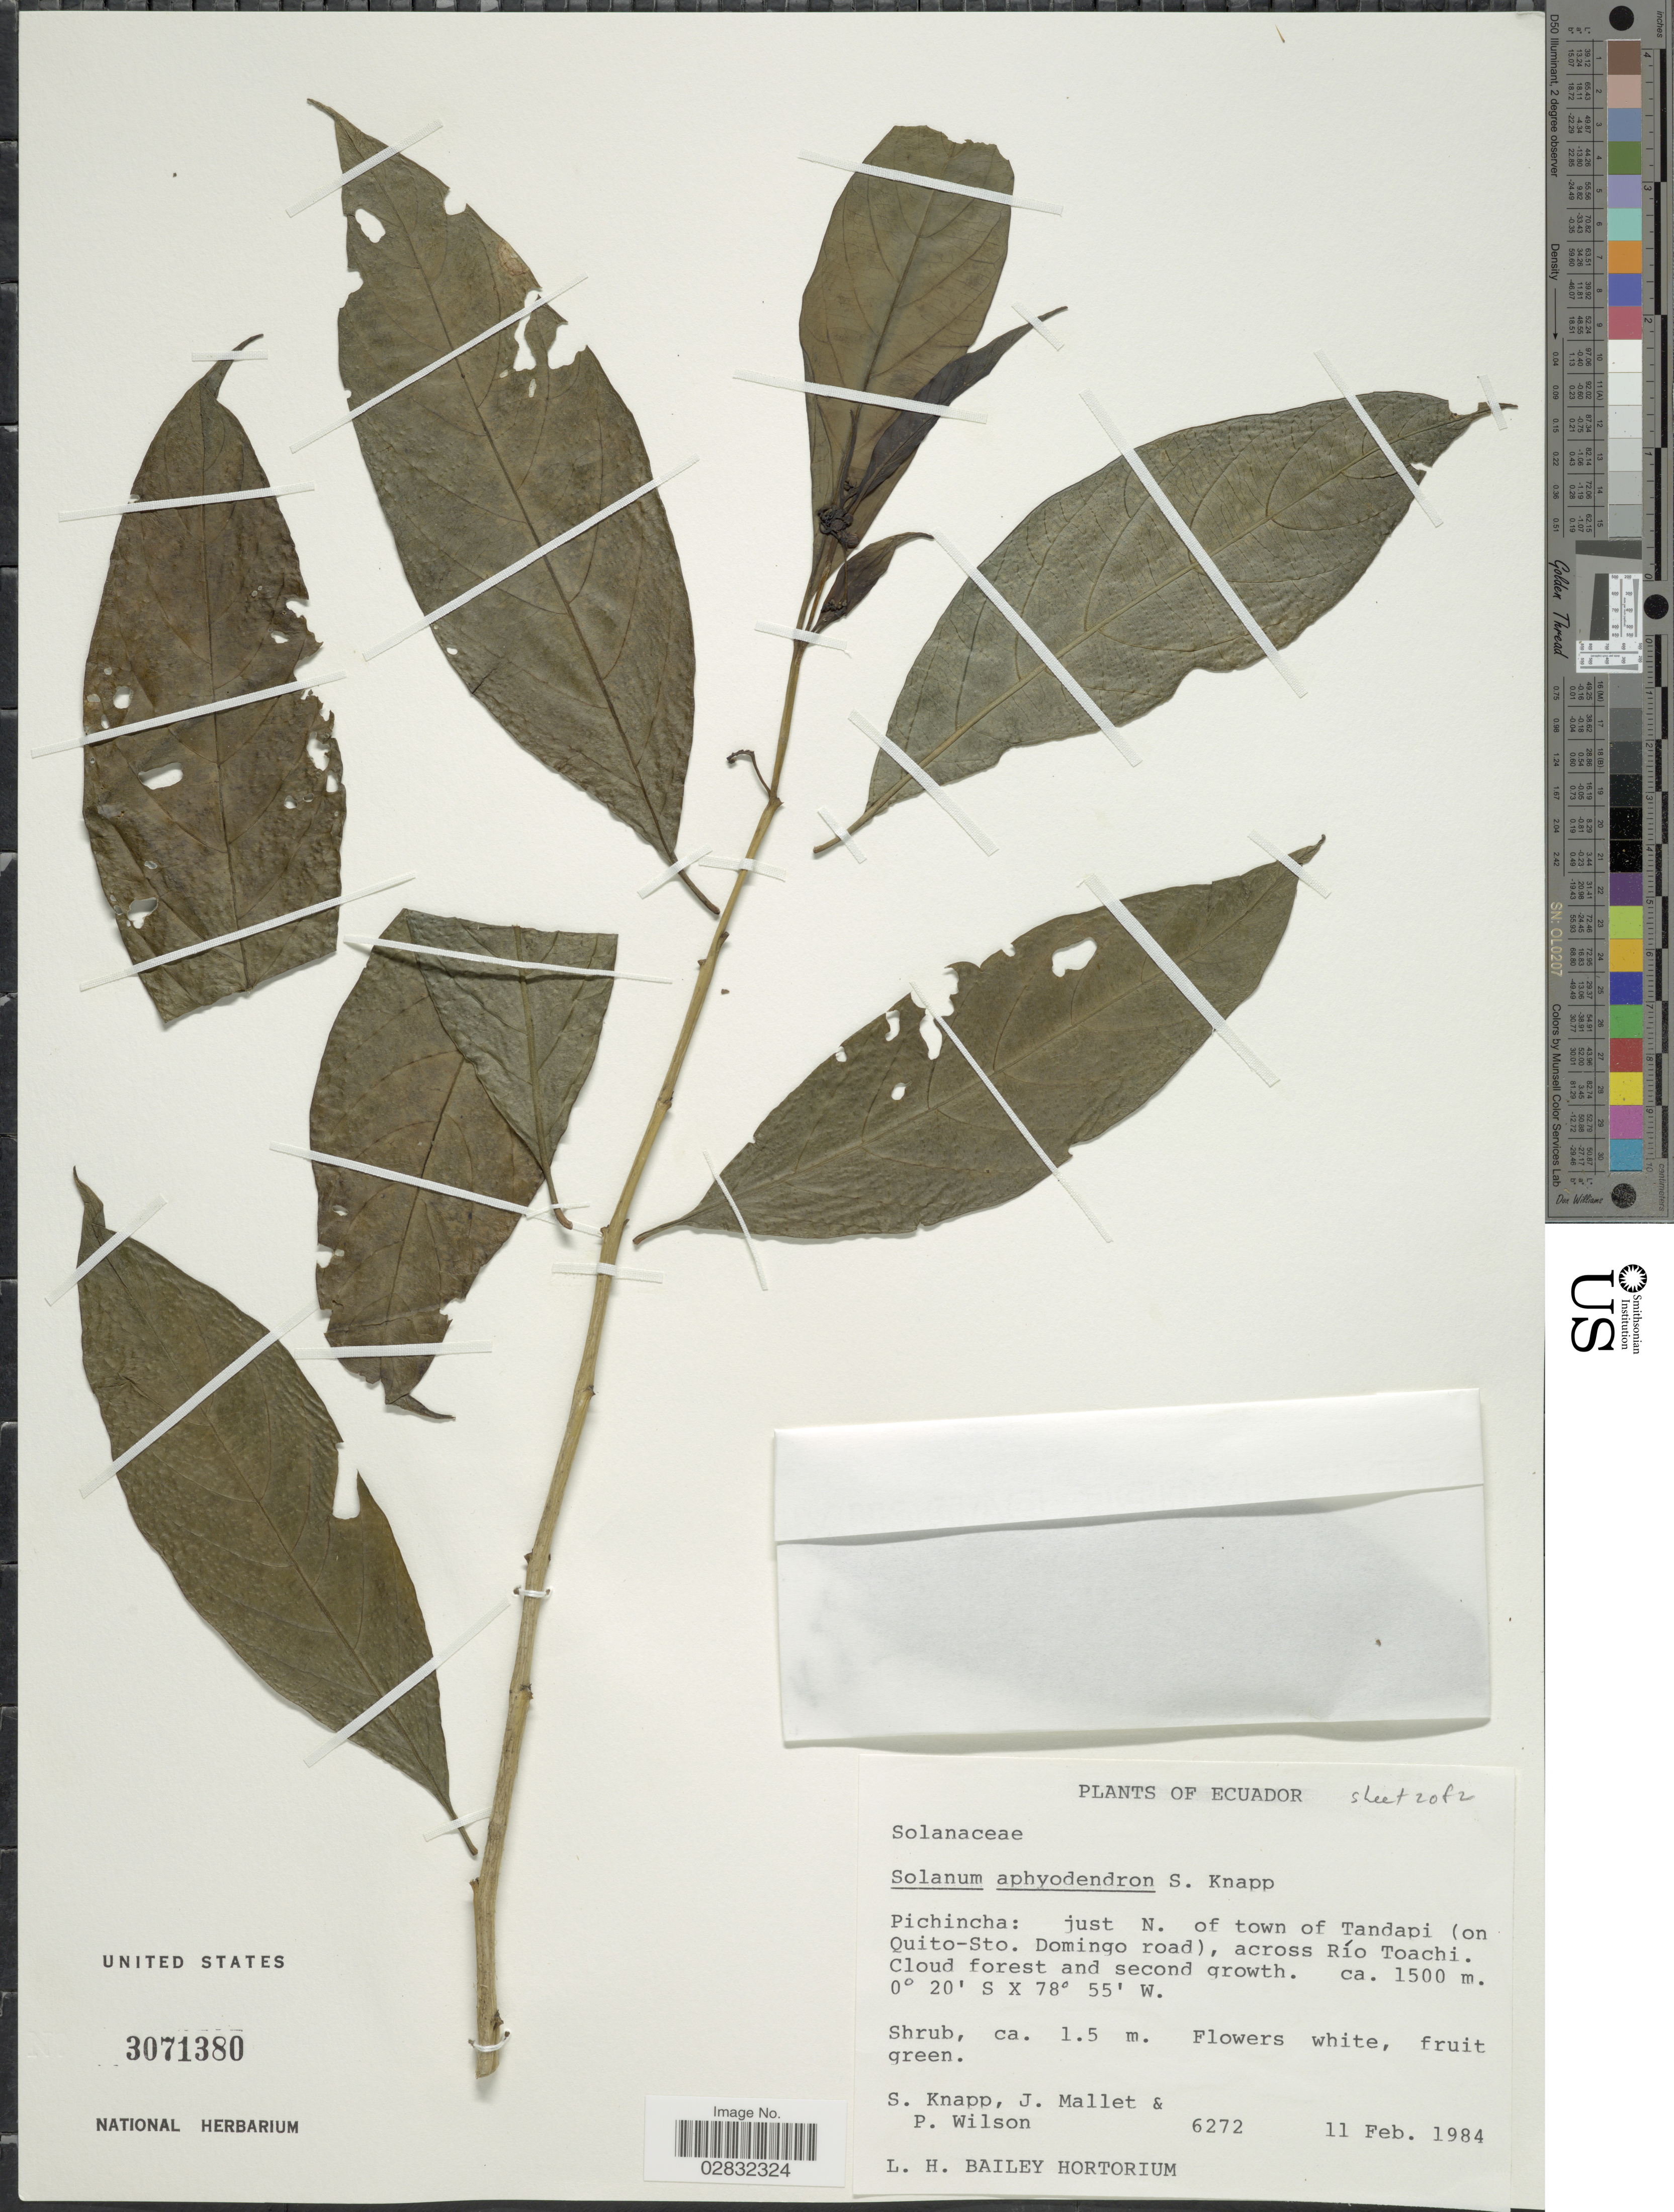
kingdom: Plantae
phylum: Tracheophyta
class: Magnoliopsida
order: Solanales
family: Solanaceae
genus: Solanum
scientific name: Solanum aphyodendron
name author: S. Knapp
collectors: S. Knapp, J. Mallet & P. Wilson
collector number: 6272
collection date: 1984-02-11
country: Ecuador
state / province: Pichincha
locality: Pichincha: just N. of town of Tandapi (on Quito-Sto. Domingo road), across Río Toachi.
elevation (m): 1500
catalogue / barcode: US 3071380